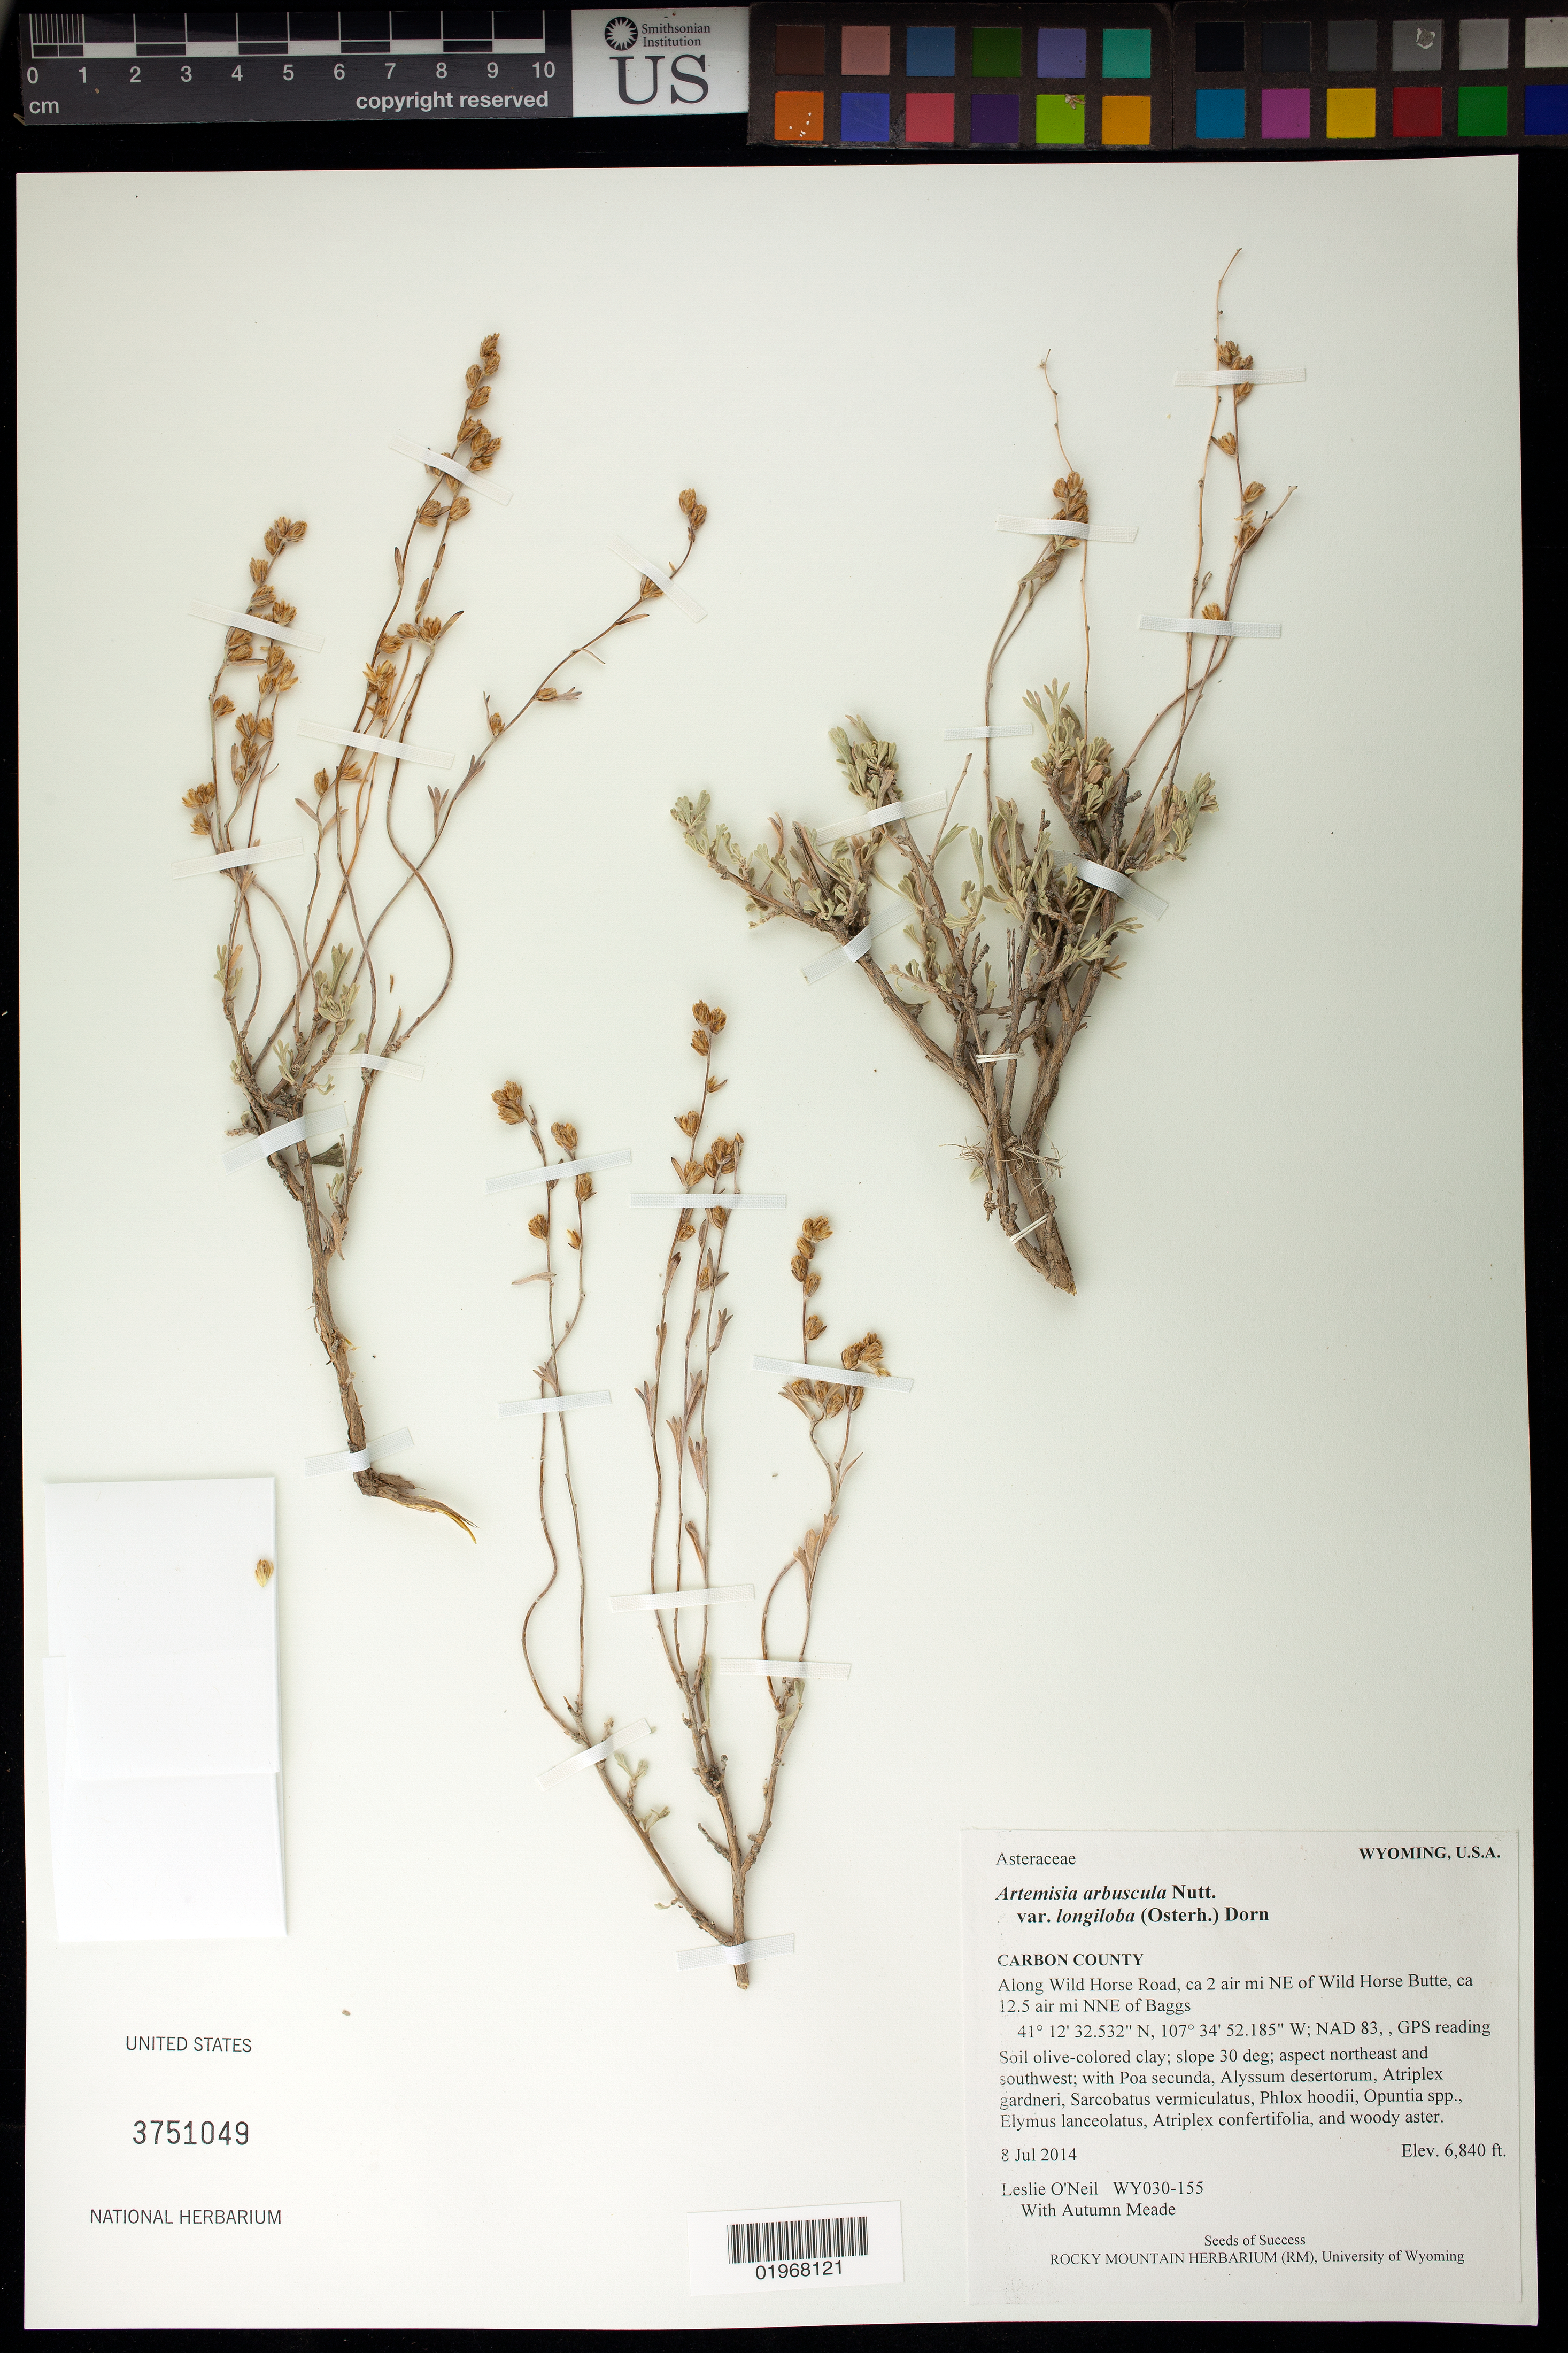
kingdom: Plantae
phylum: Tracheophyta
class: Magnoliopsida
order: Asterales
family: Asteraceae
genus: Artemisia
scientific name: Artemisia arbuscula subsp. longiloba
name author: (Osterh.) L.M. Shultz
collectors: L. O'Neil & A. Meade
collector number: WY030-155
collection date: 2014-07-08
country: United States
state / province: Wyoming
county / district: Carbon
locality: Along Wild Horse Road, ca 2 air mi. NE of Wild Horse Butte, ca 12.5 air mi. NNE of Baggs.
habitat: Soil olive-colored clay. With Atriplex gardneri, Phlox hoodii, Opuntia sp, ect.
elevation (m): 2085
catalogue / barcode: US 3751049